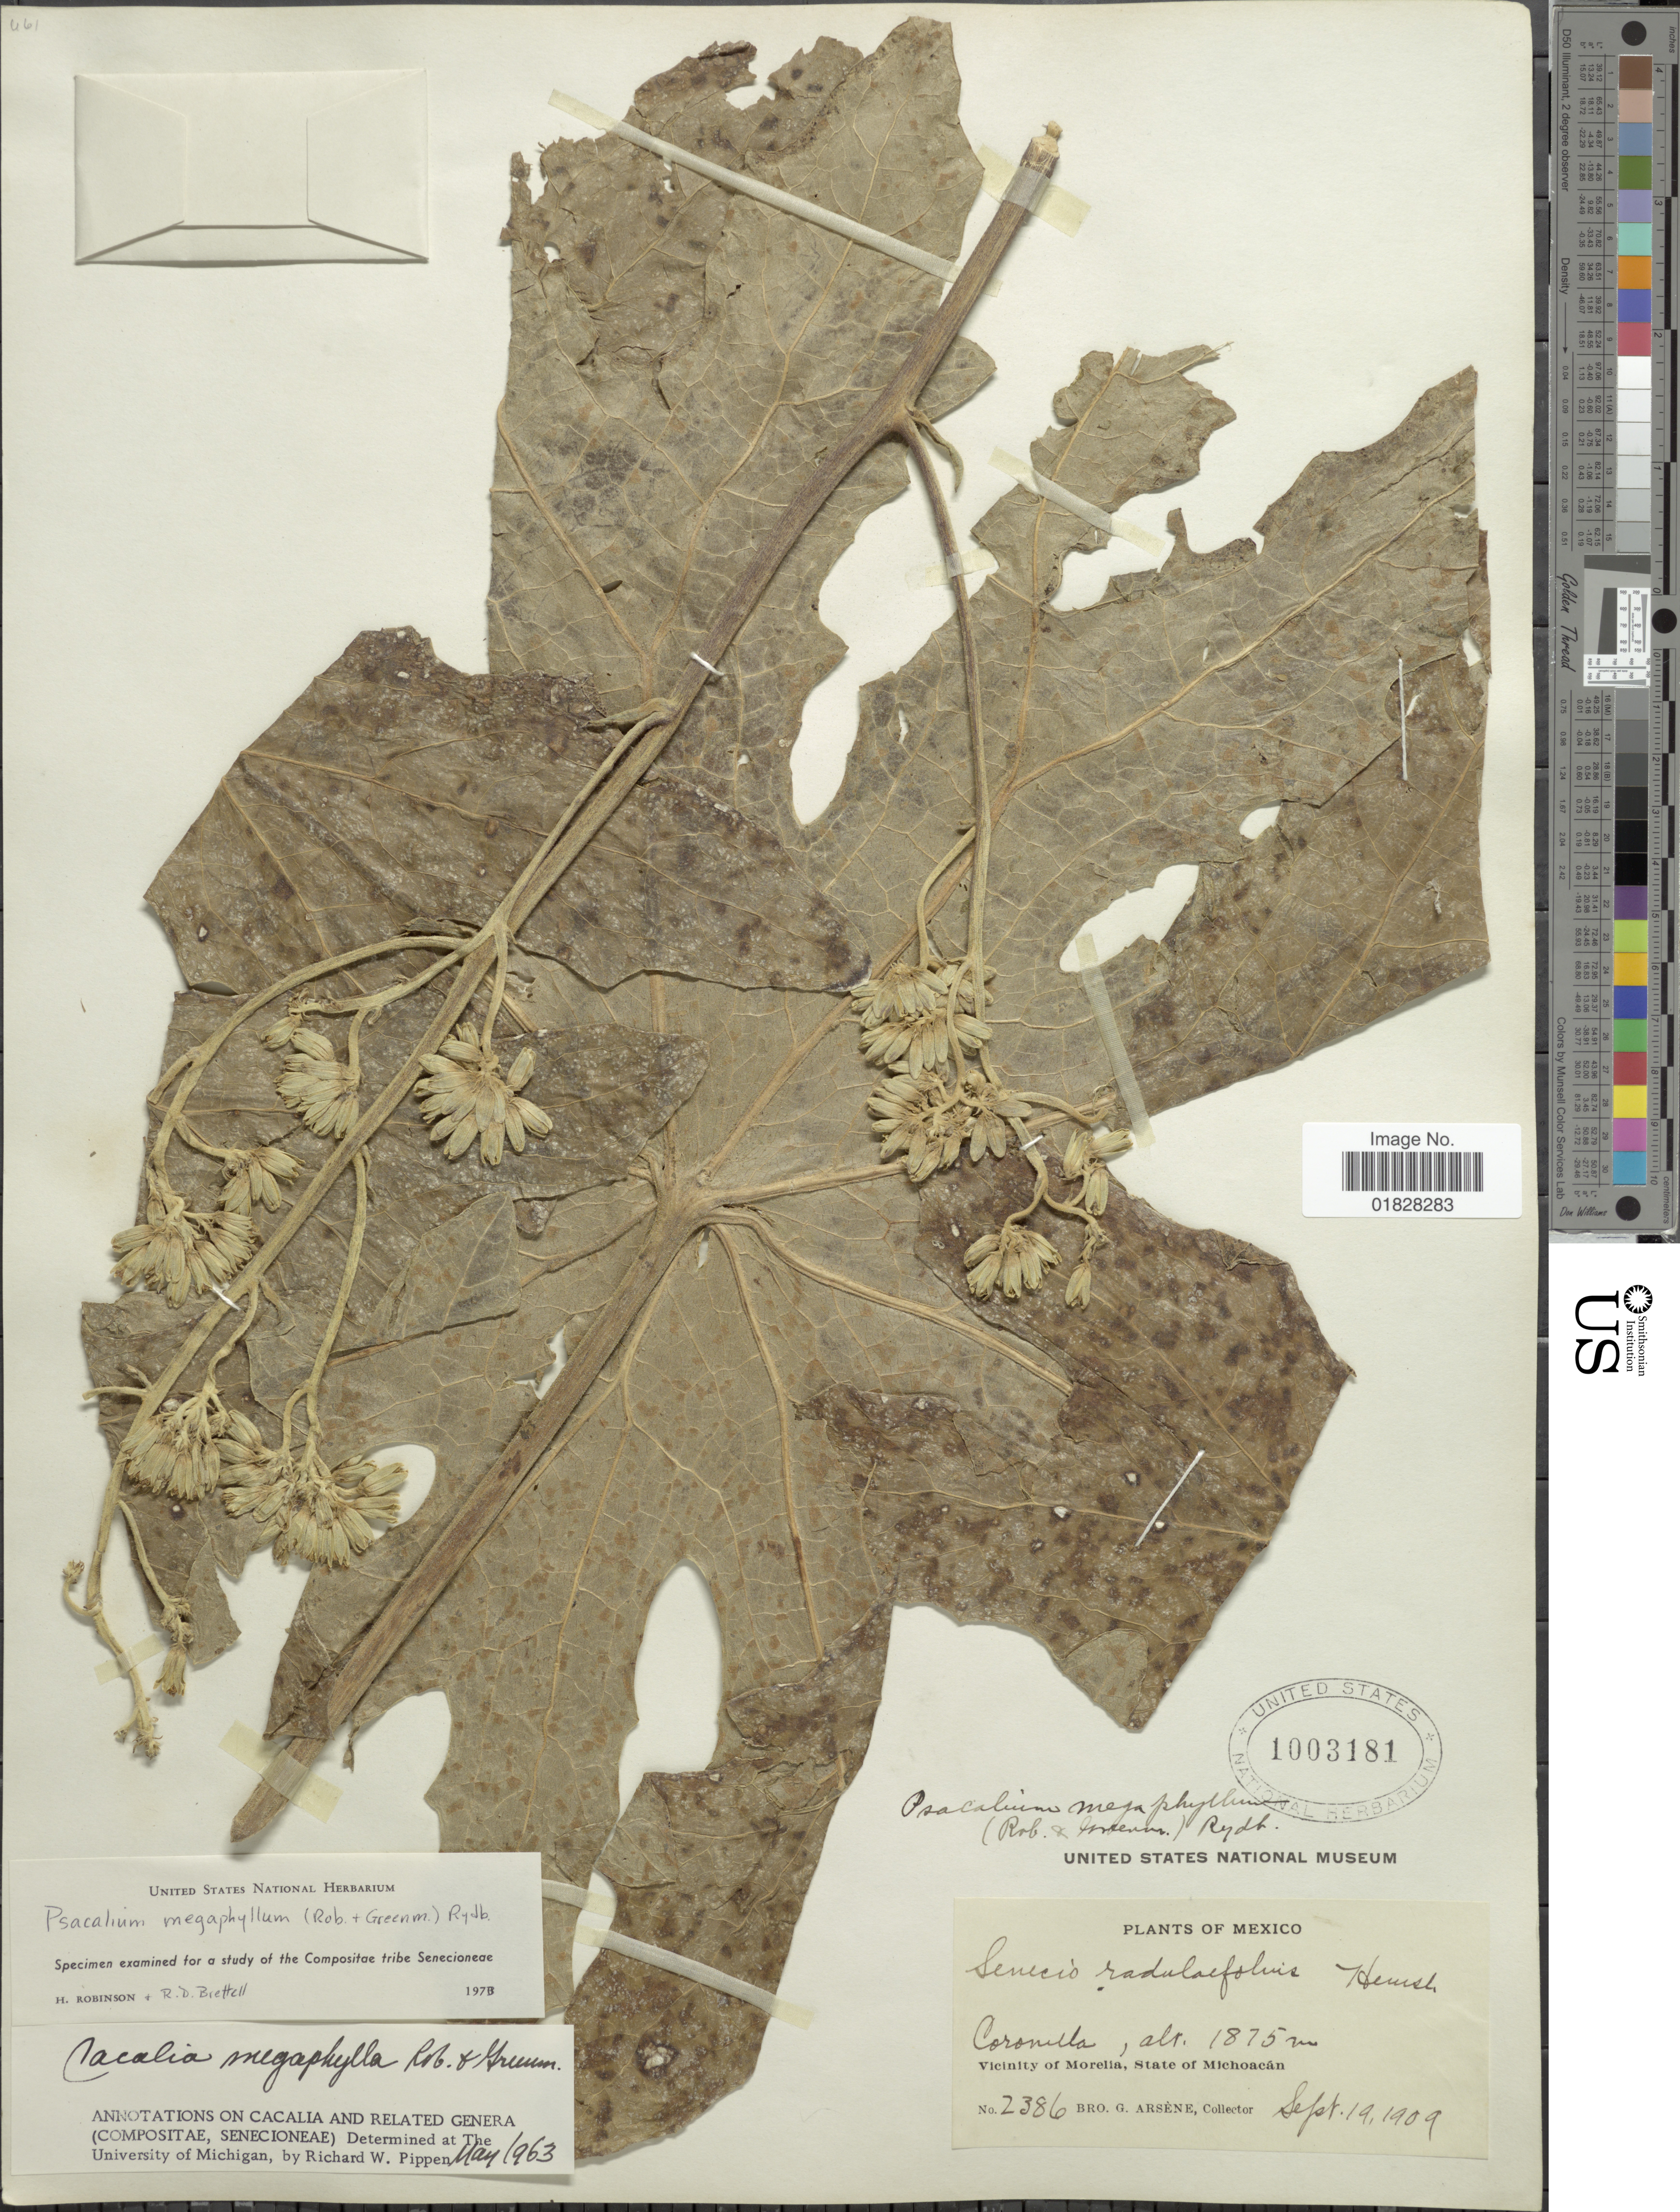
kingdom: Plantae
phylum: Tracheophyta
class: Magnoliopsida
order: Asterales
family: Asteraceae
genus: Psacalium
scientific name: Psacalium megaphyllum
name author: (B.L. Rob. & Greenm.) Rydb.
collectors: Bro. G. Arsène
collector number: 2386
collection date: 1909-09-19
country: Mexico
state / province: Michoacán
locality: Coronella. Vicinity of Morelia, State of Michoacán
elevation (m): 1875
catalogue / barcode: US 1003181